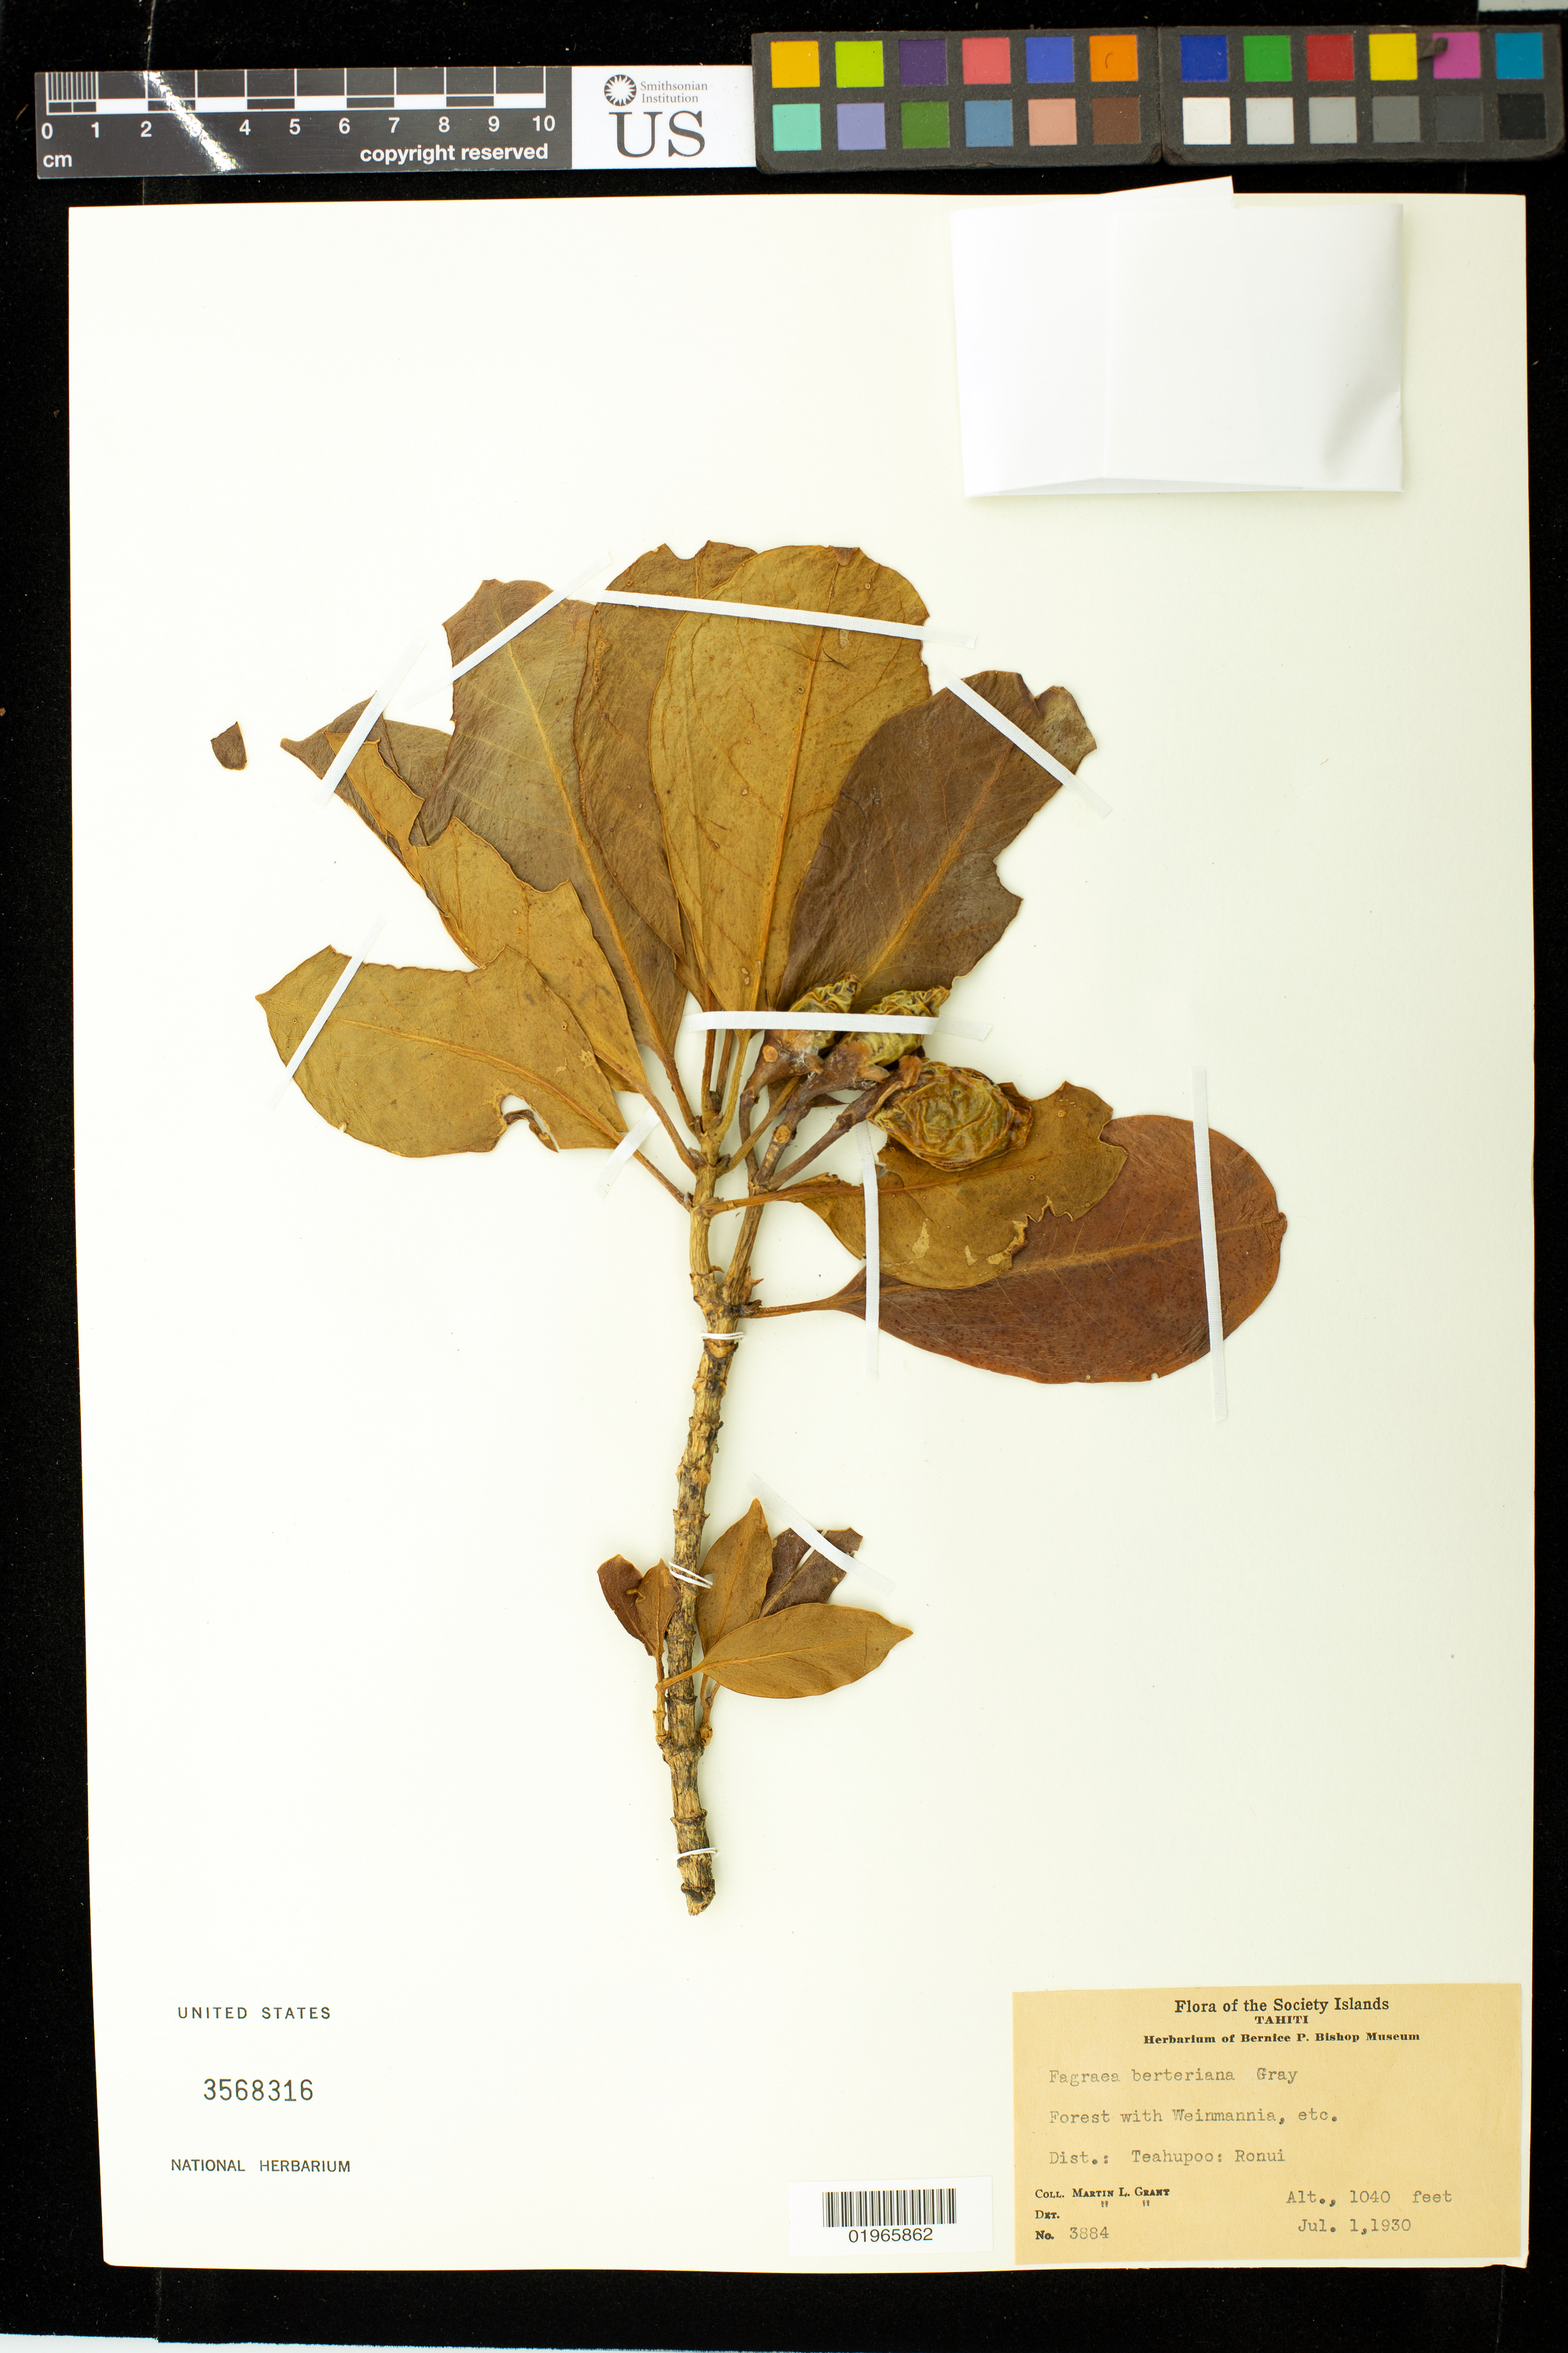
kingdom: Plantae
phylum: Tracheophyta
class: Magnoliopsida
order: Gentianales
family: Gentianaceae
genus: Fagraea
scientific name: Fagraea berteroana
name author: A. Gray ex Benth.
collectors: M. L. Grant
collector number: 3884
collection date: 1930-07-01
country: French Polynesia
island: Tahiti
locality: The Society Islands. Tahiti. District: Teahupoo: Ronui.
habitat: Forest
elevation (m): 317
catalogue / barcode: US 3568316